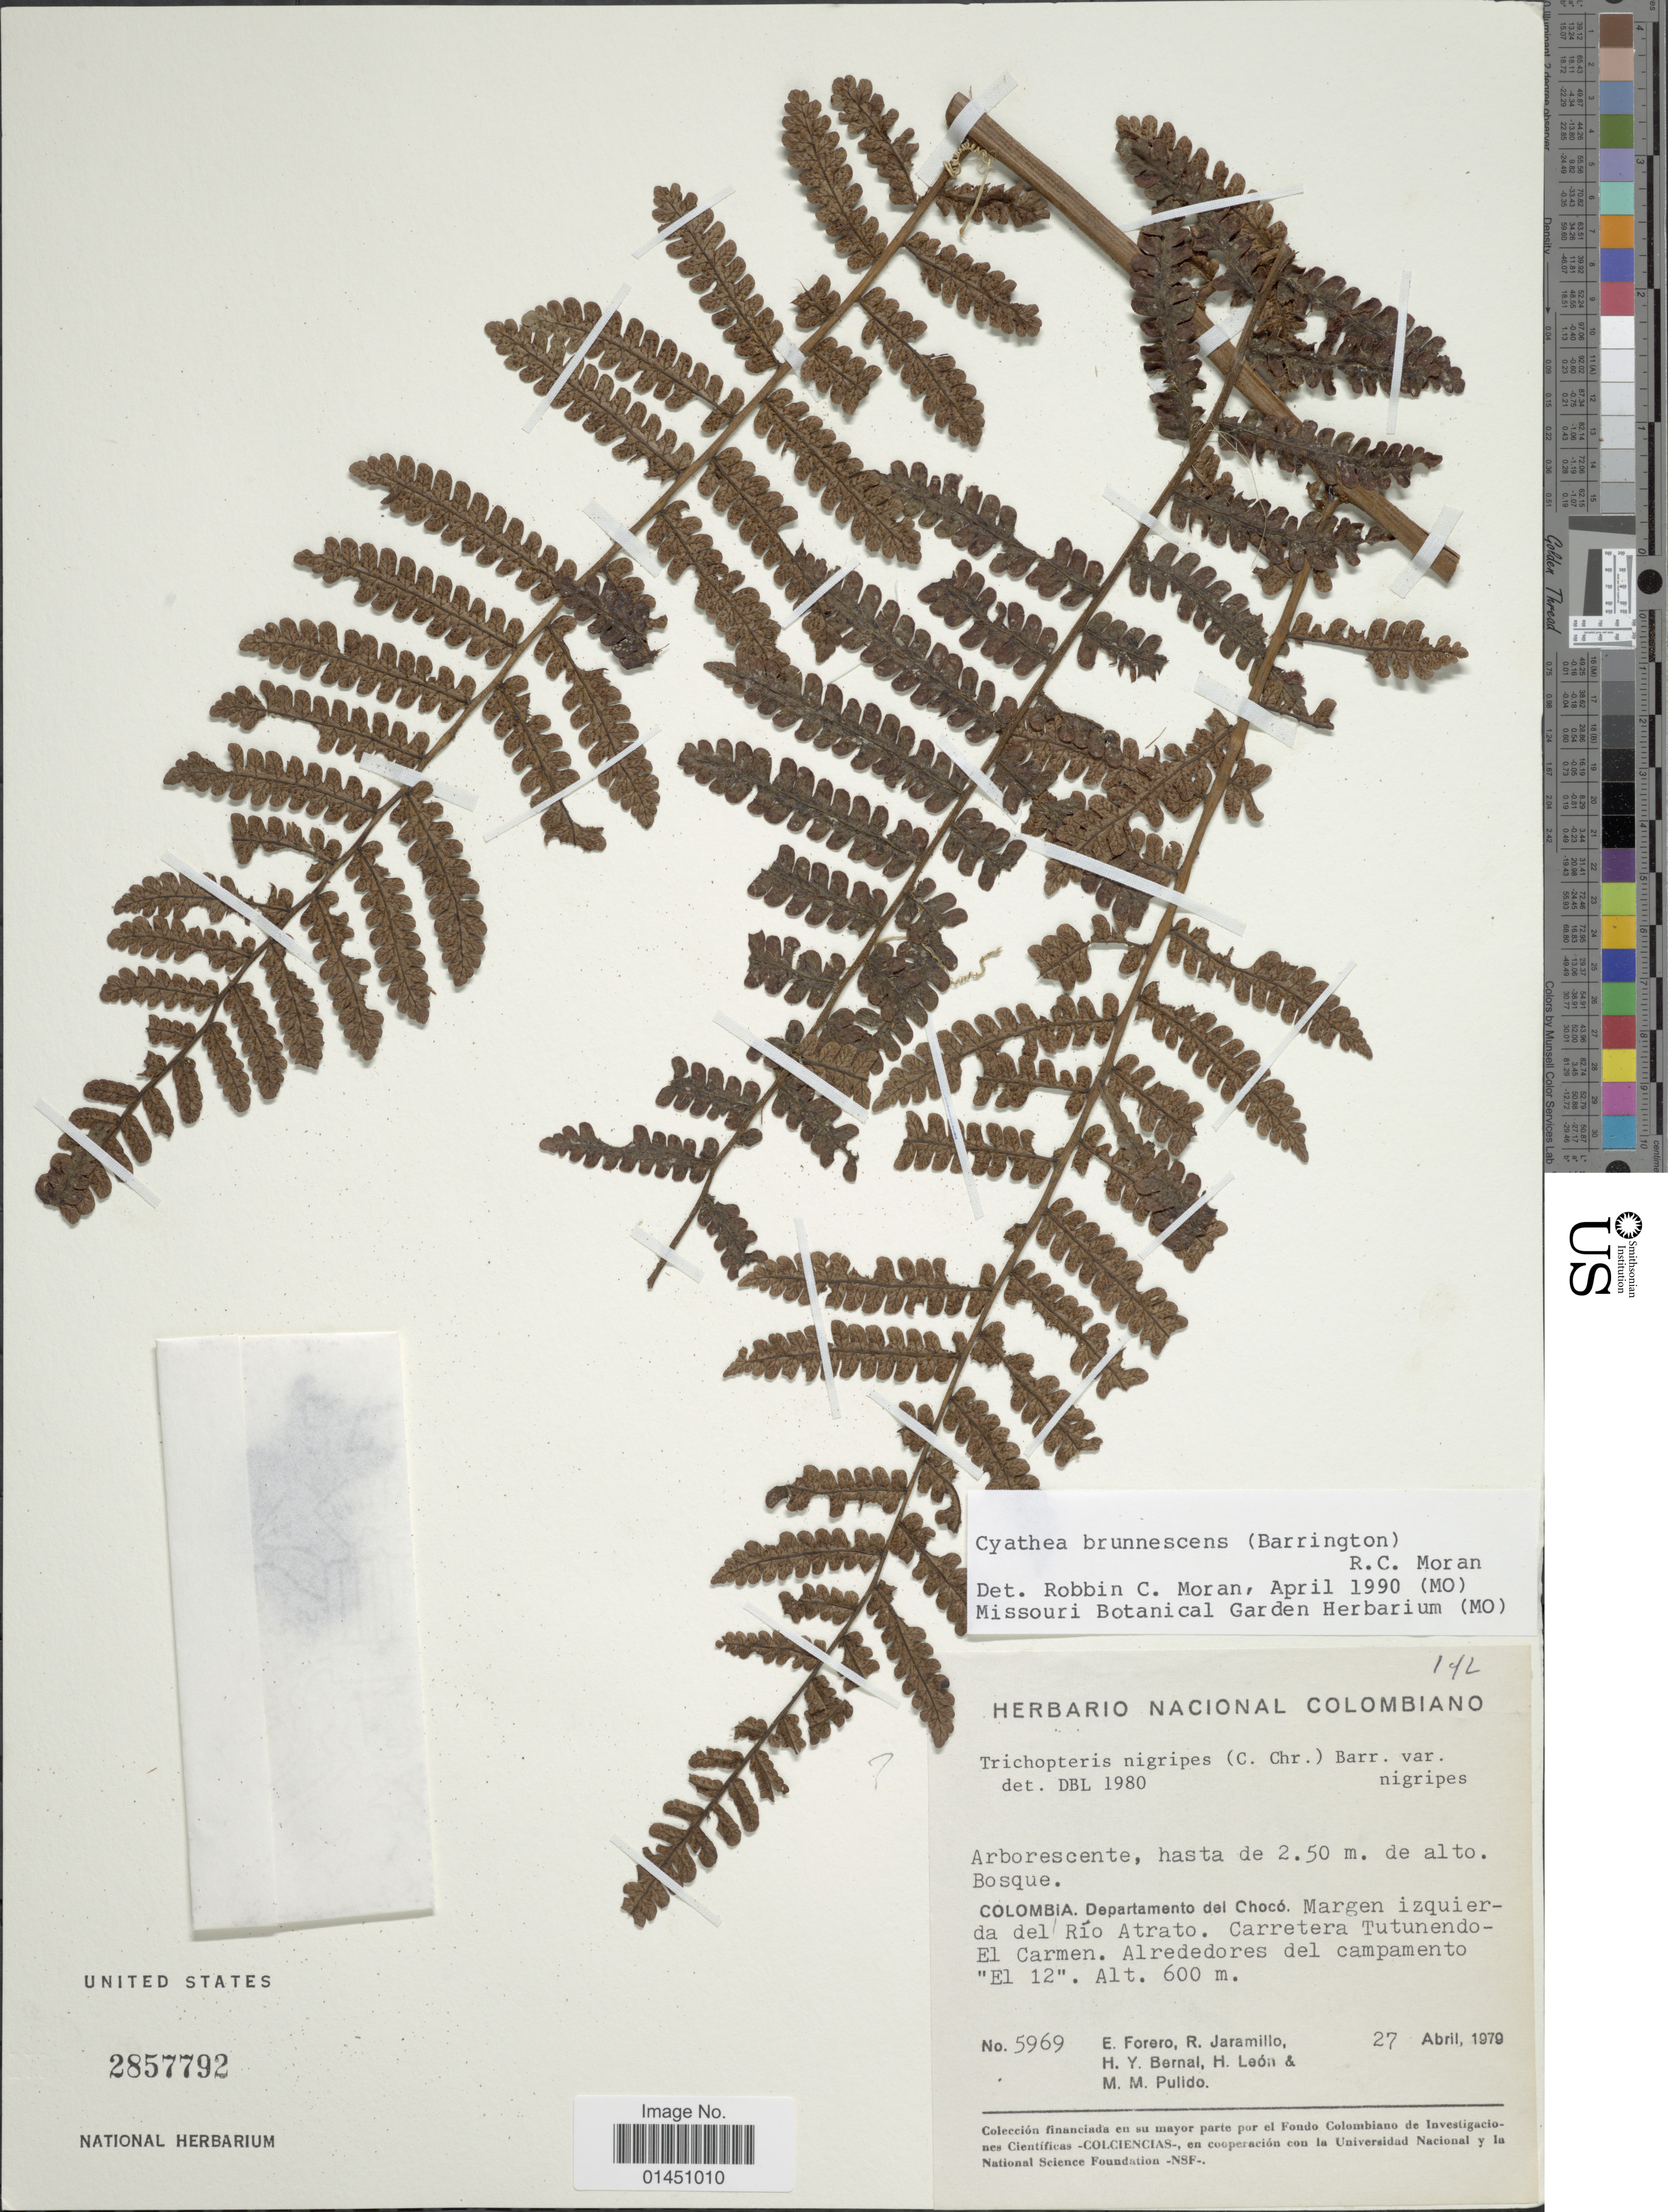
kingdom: Plantae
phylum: Tracheophyta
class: Polypodiopsida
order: Cyatheales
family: Cyatheaceae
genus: Cyathea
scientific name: Cyathea brunnescens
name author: (Barrington) R.C. Moran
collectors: E. Forero, R. Jaramillo M., H. Y. Bernal, H. León & M. Pulido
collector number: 5969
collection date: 1979-04-27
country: Colombia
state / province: Chocó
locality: Margen izquierda del Rio Atrato. Carretera Tutunendo El Carmen. Alrededores del campamento "El 12"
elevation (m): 600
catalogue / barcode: US 2857792